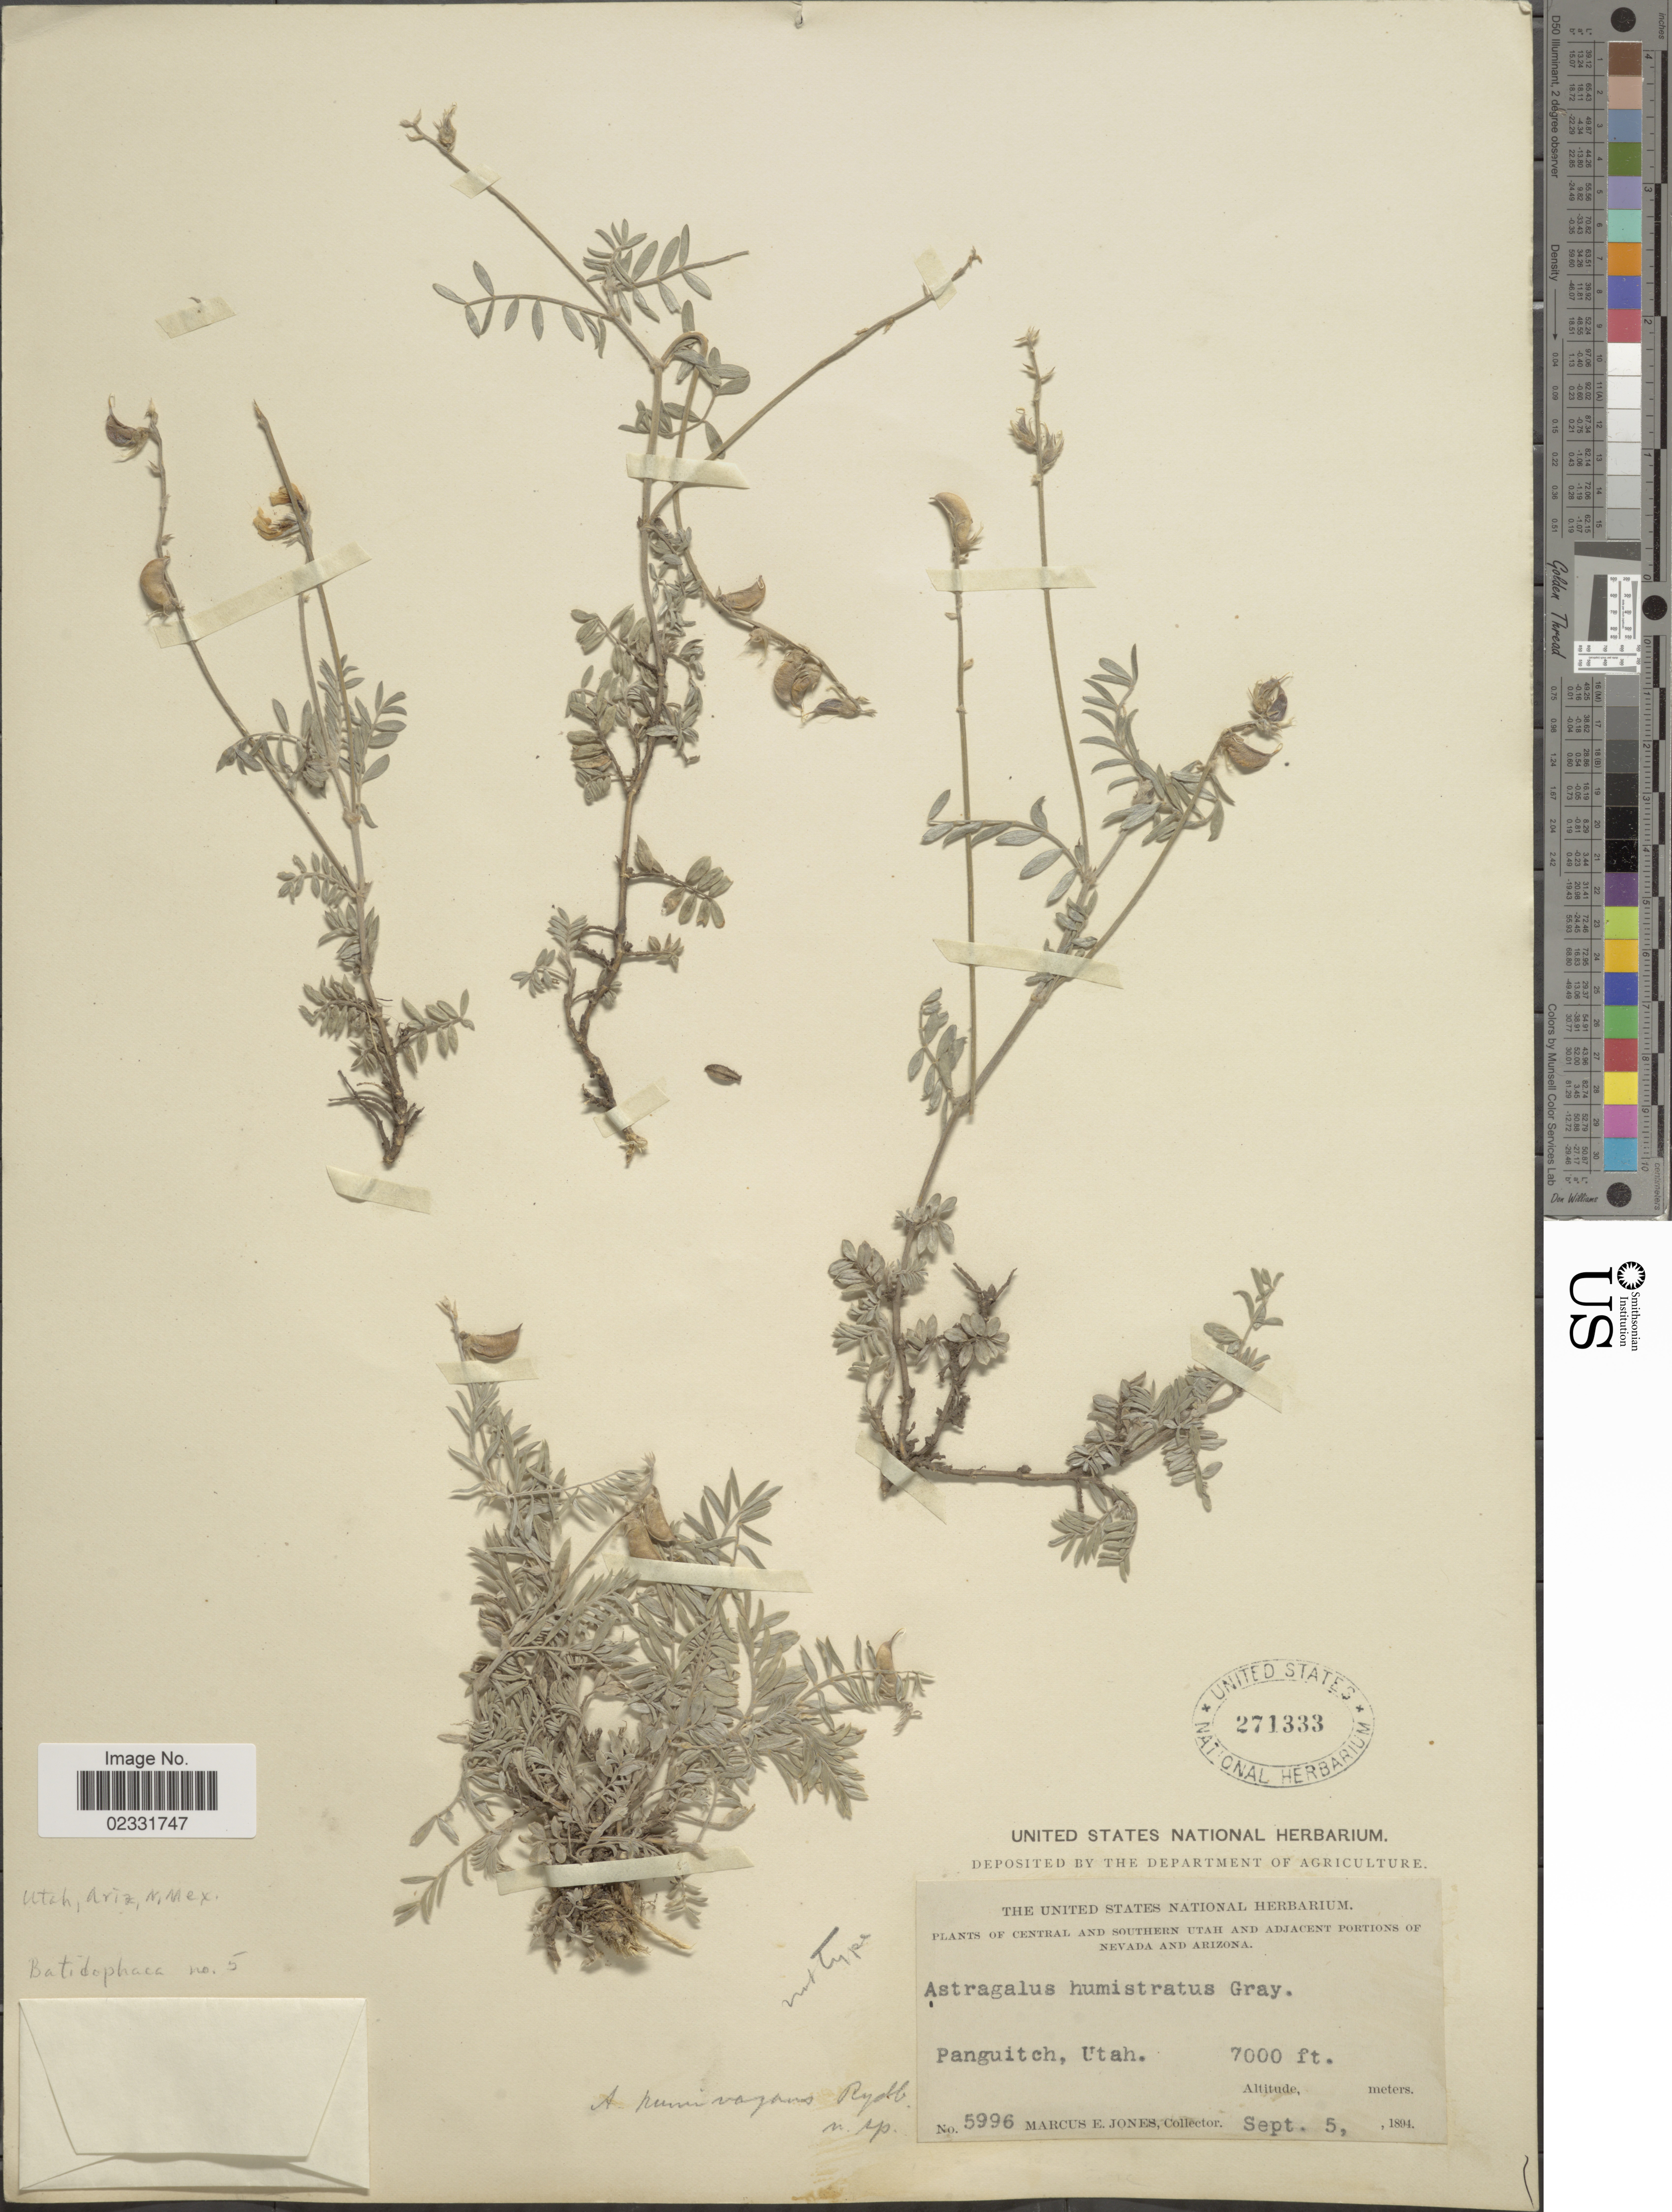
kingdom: Plantae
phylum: Tracheophyta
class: Magnoliopsida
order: Fabales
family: Fabaceae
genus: Astragalus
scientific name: Astragalus humistratus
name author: A. Gray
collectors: M. E. Jones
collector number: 5996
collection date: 1894-09-05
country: United States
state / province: Utah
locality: Panguitch.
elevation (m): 2134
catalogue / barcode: US 271333